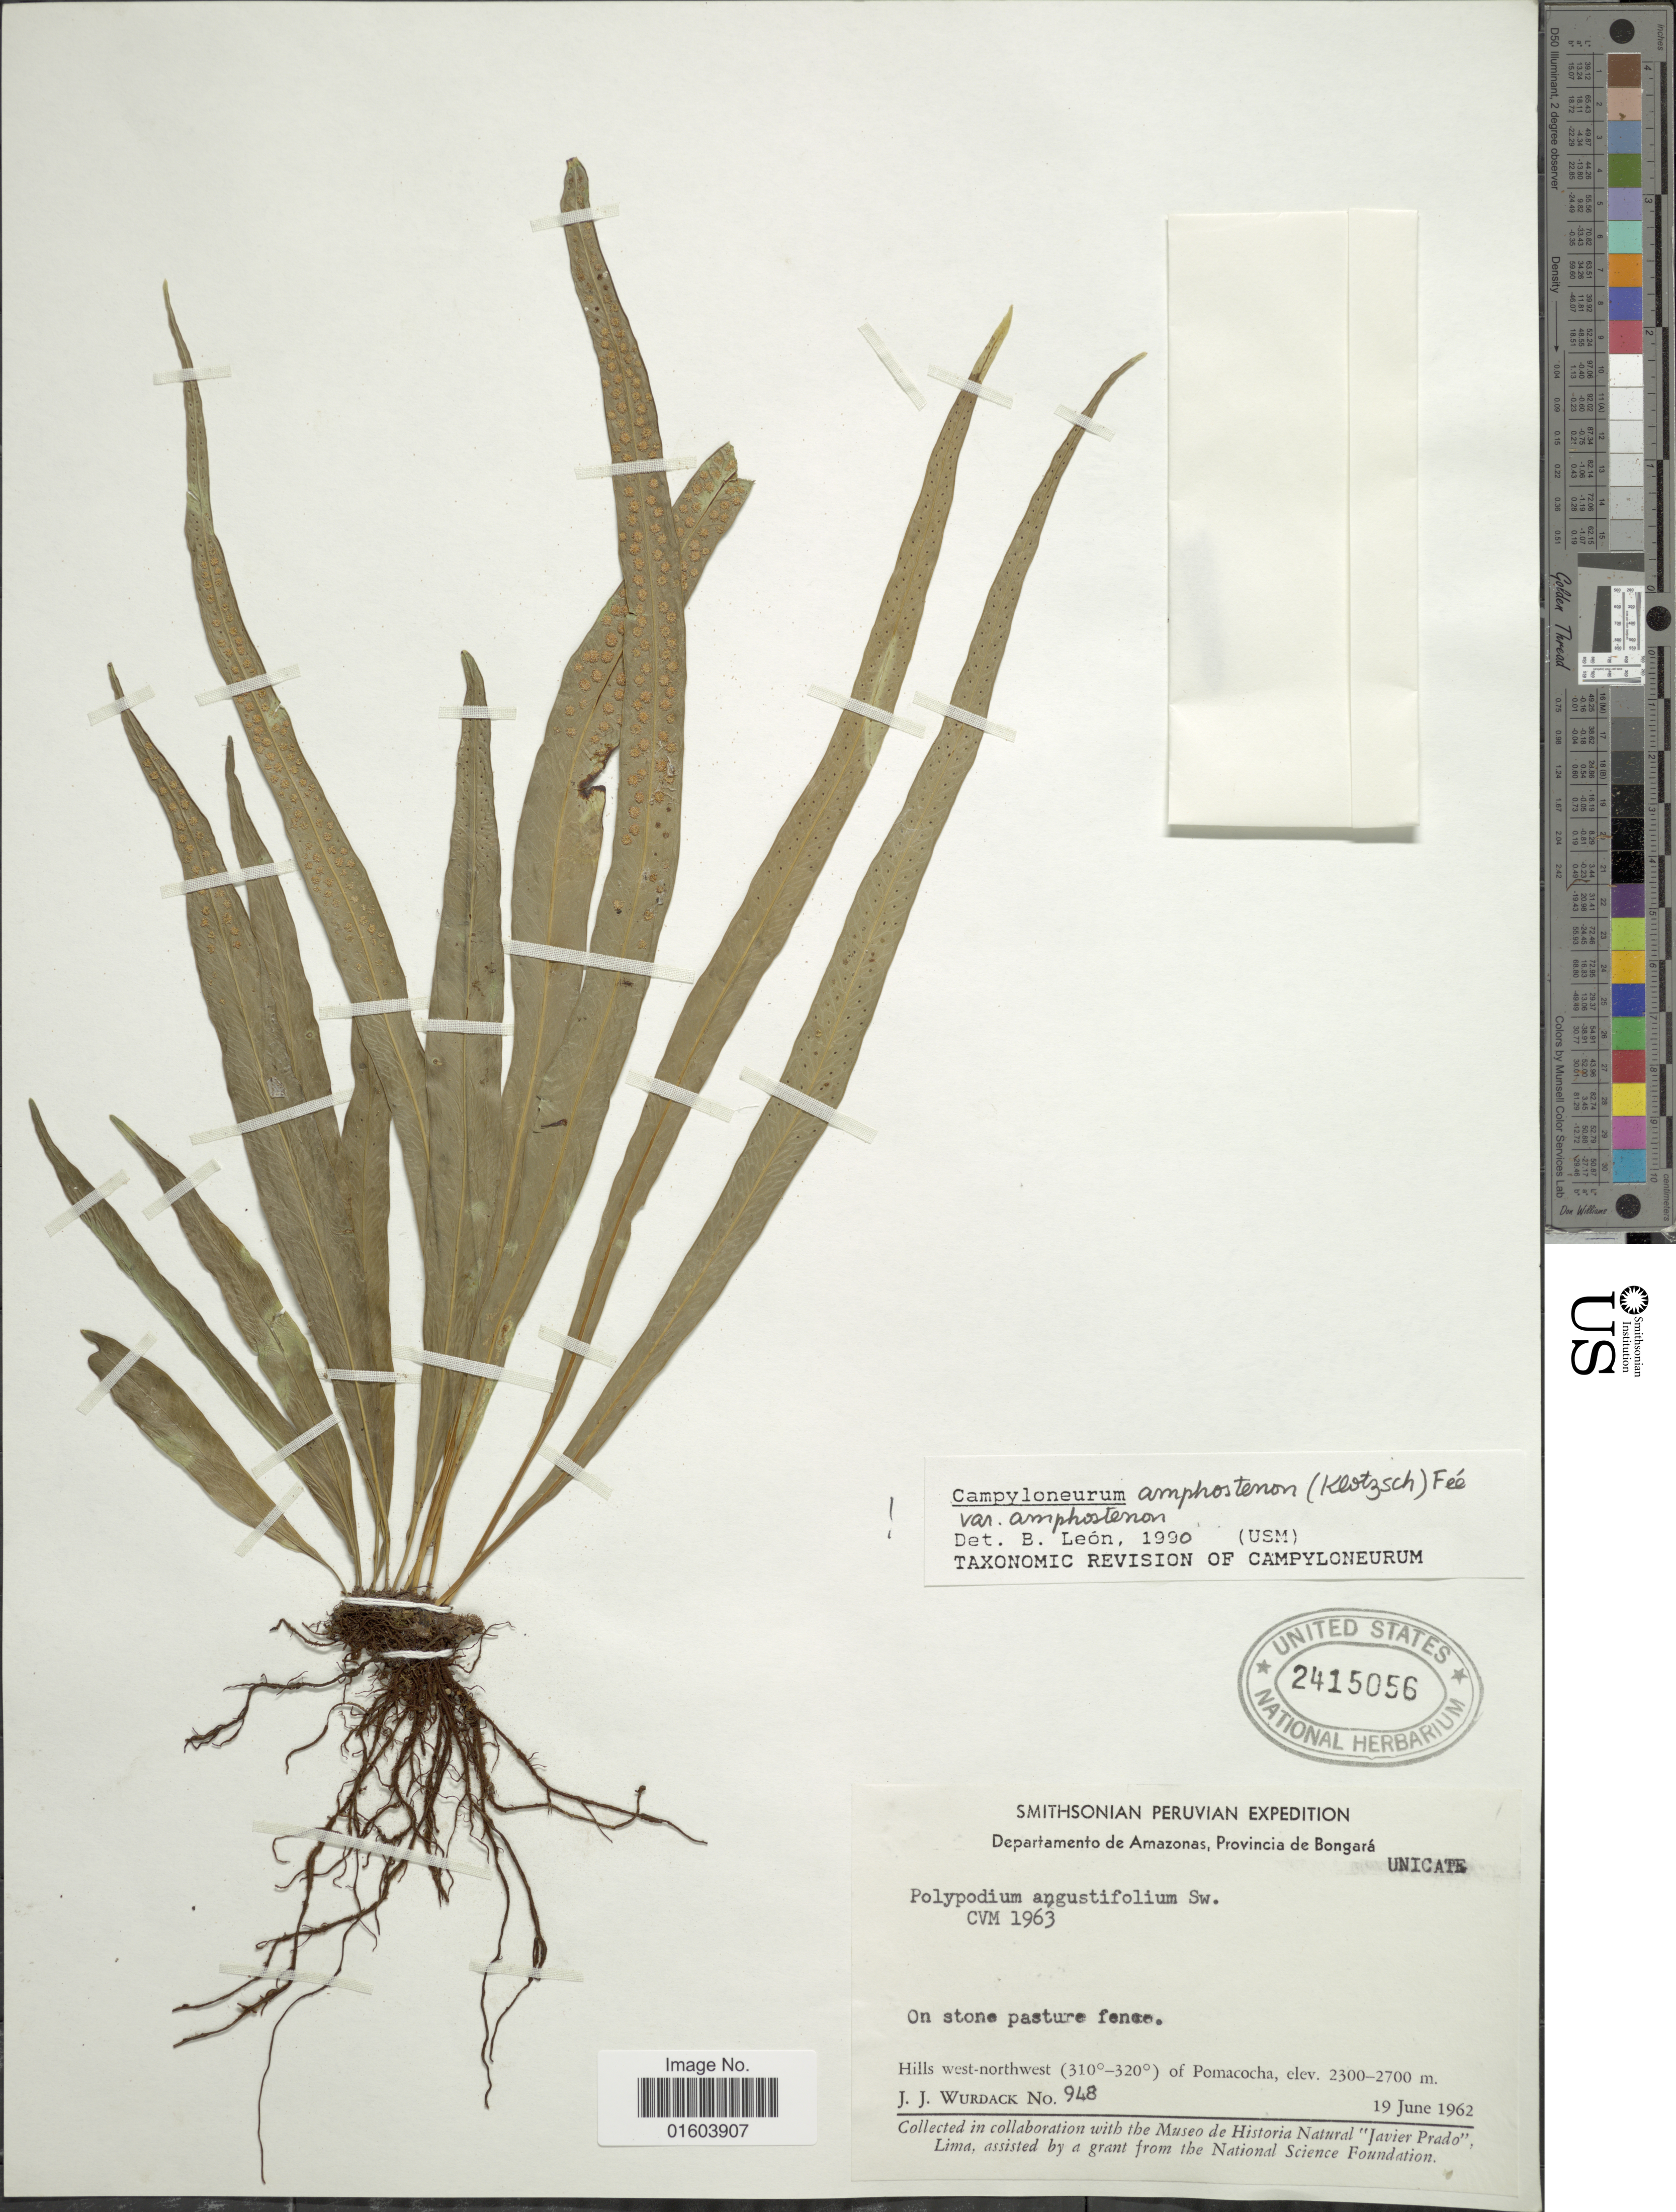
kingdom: Plantae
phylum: Tracheophyta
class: Polypodiopsida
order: Polypodiales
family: Polypodiaceae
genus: Campyloneurum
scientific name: Campyloneurum amphostenon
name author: (Kunze ex Klotzsch) Fée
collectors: J. J. Wurdack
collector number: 948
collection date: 1962-06-19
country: Peru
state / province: Amazonas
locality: Departament de Amazonas, Provincia de Bongara, Hills west-northwest of Pomacocha.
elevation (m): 2300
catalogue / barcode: US 2415056